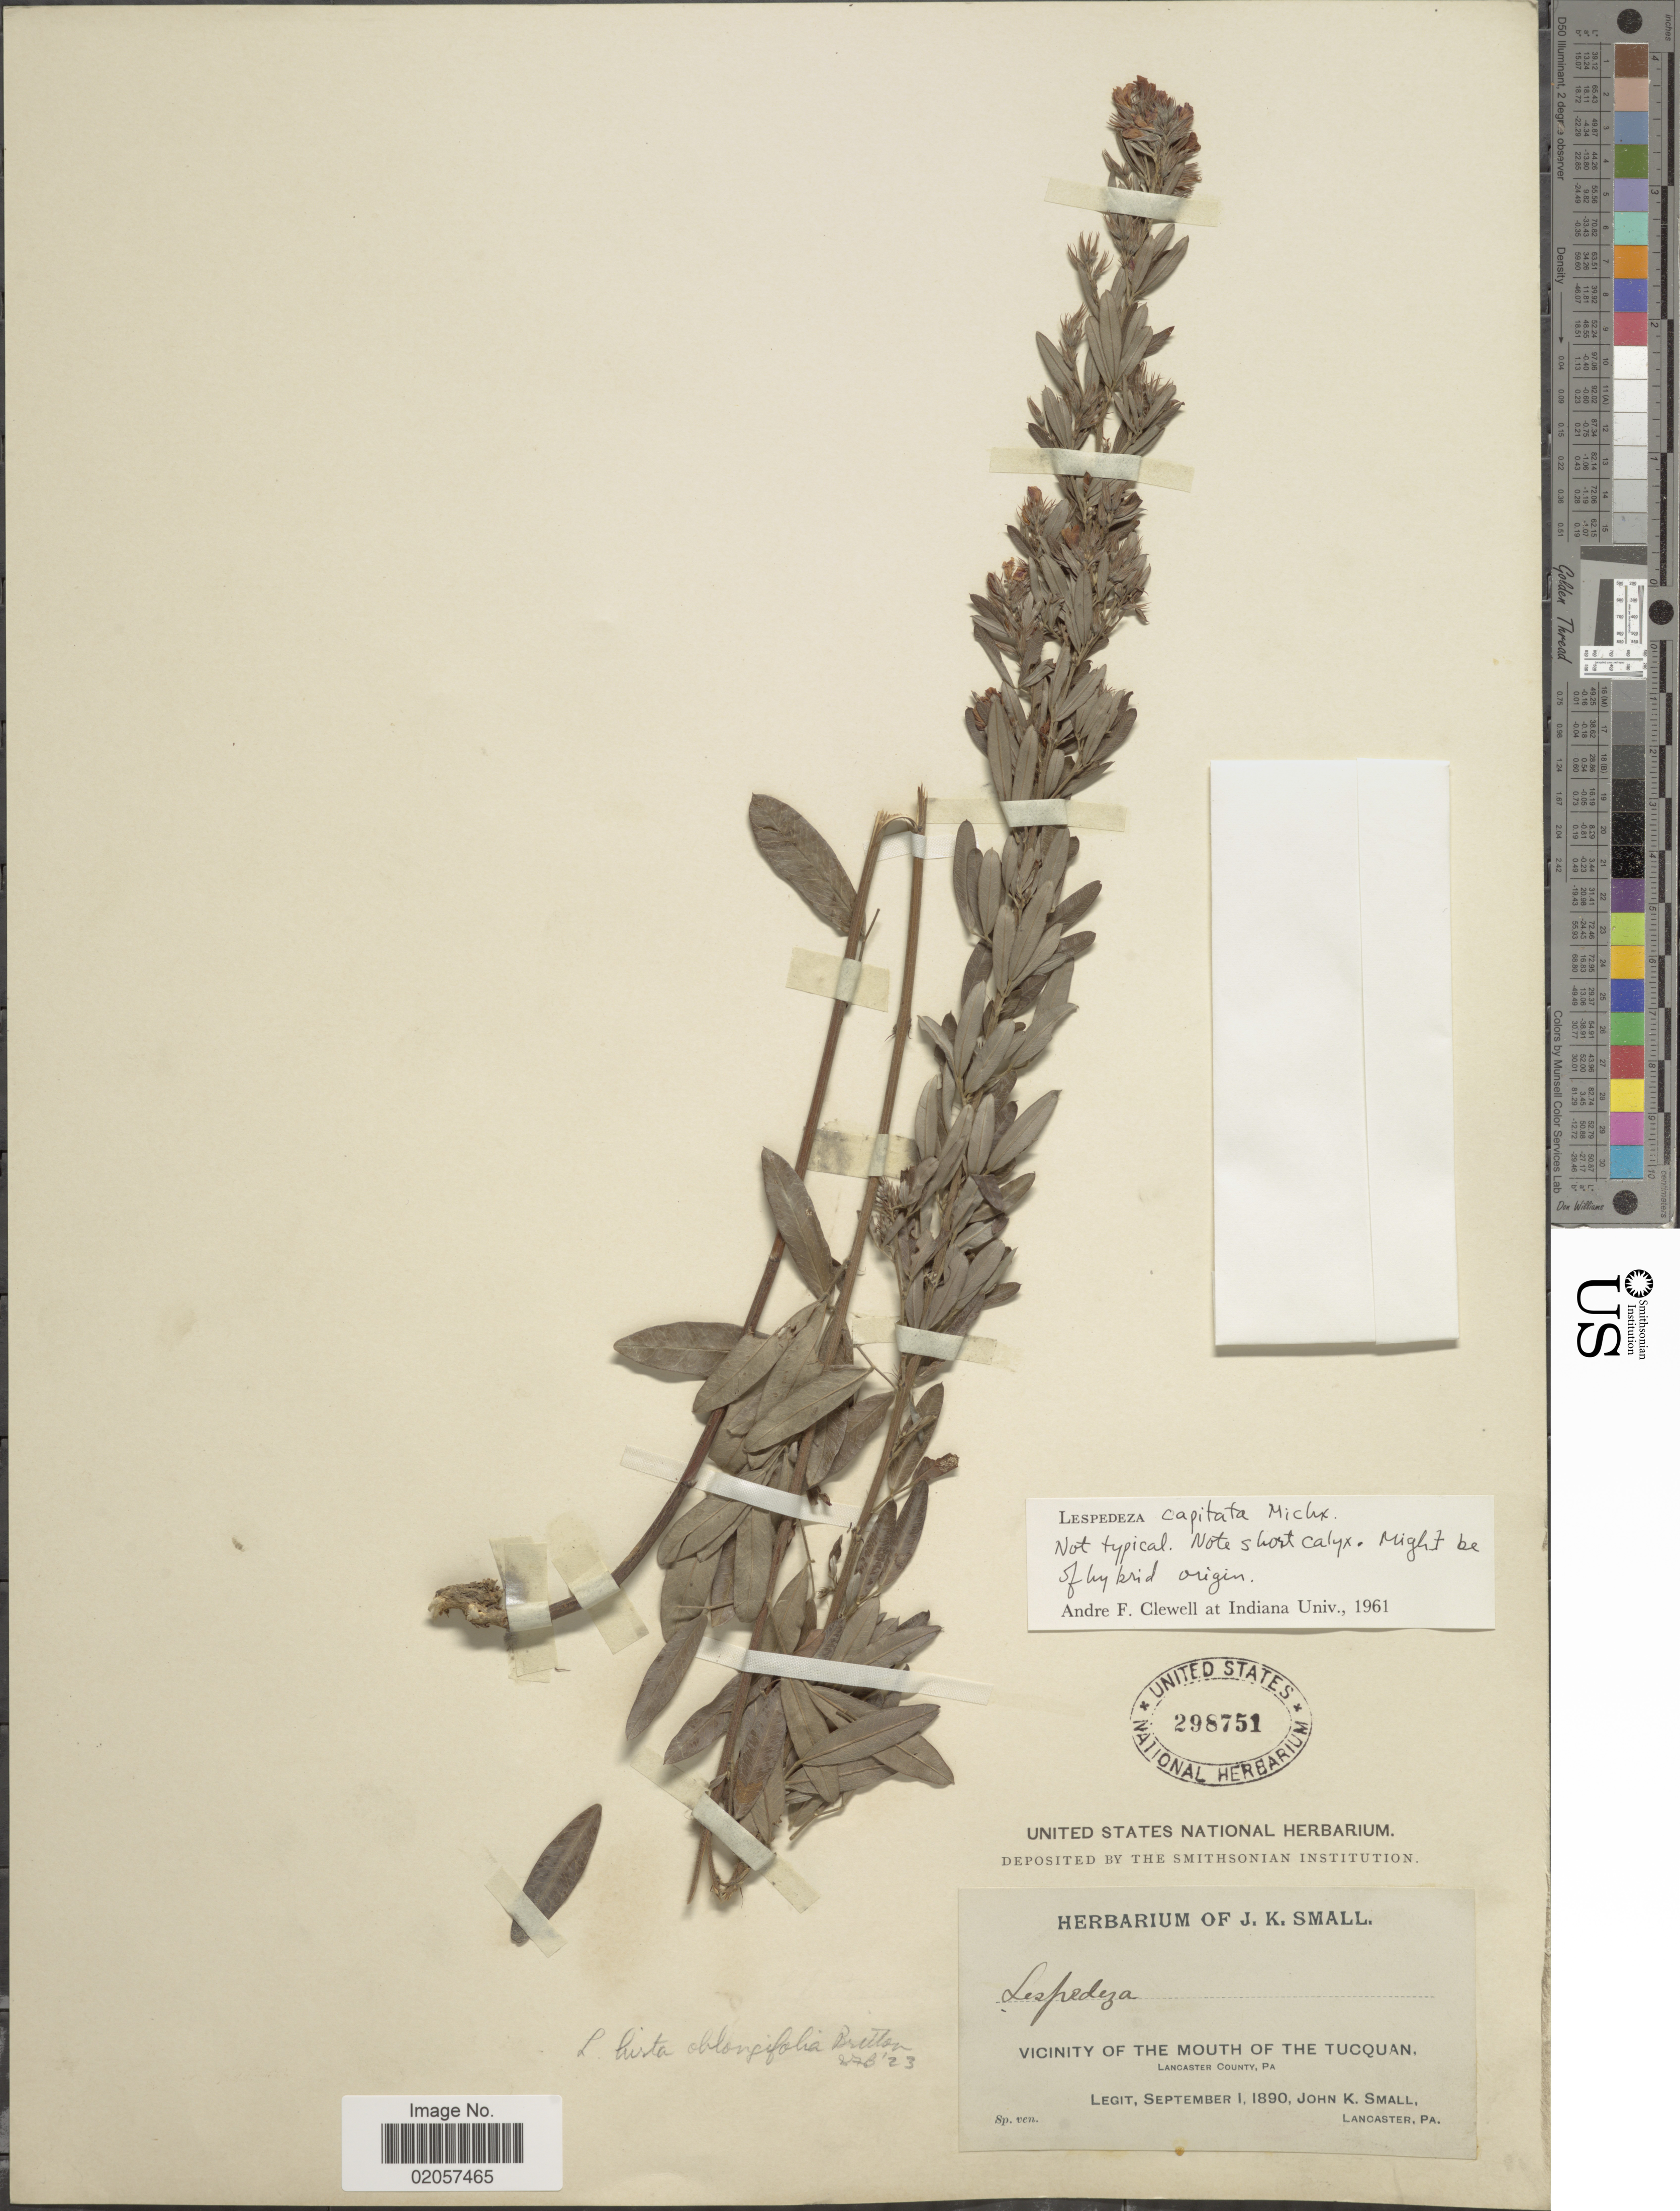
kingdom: Plantae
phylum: Tracheophyta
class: Magnoliopsida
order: Fabales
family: Fabaceae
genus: Lespedeza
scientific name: Lespedeza capitata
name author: Michx.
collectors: J. K. Small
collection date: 1890-09-01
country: United States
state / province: Pennsylvania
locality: Vicinity of the mouth of the Tucquan, Lancaster County, Pa.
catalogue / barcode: US 298751